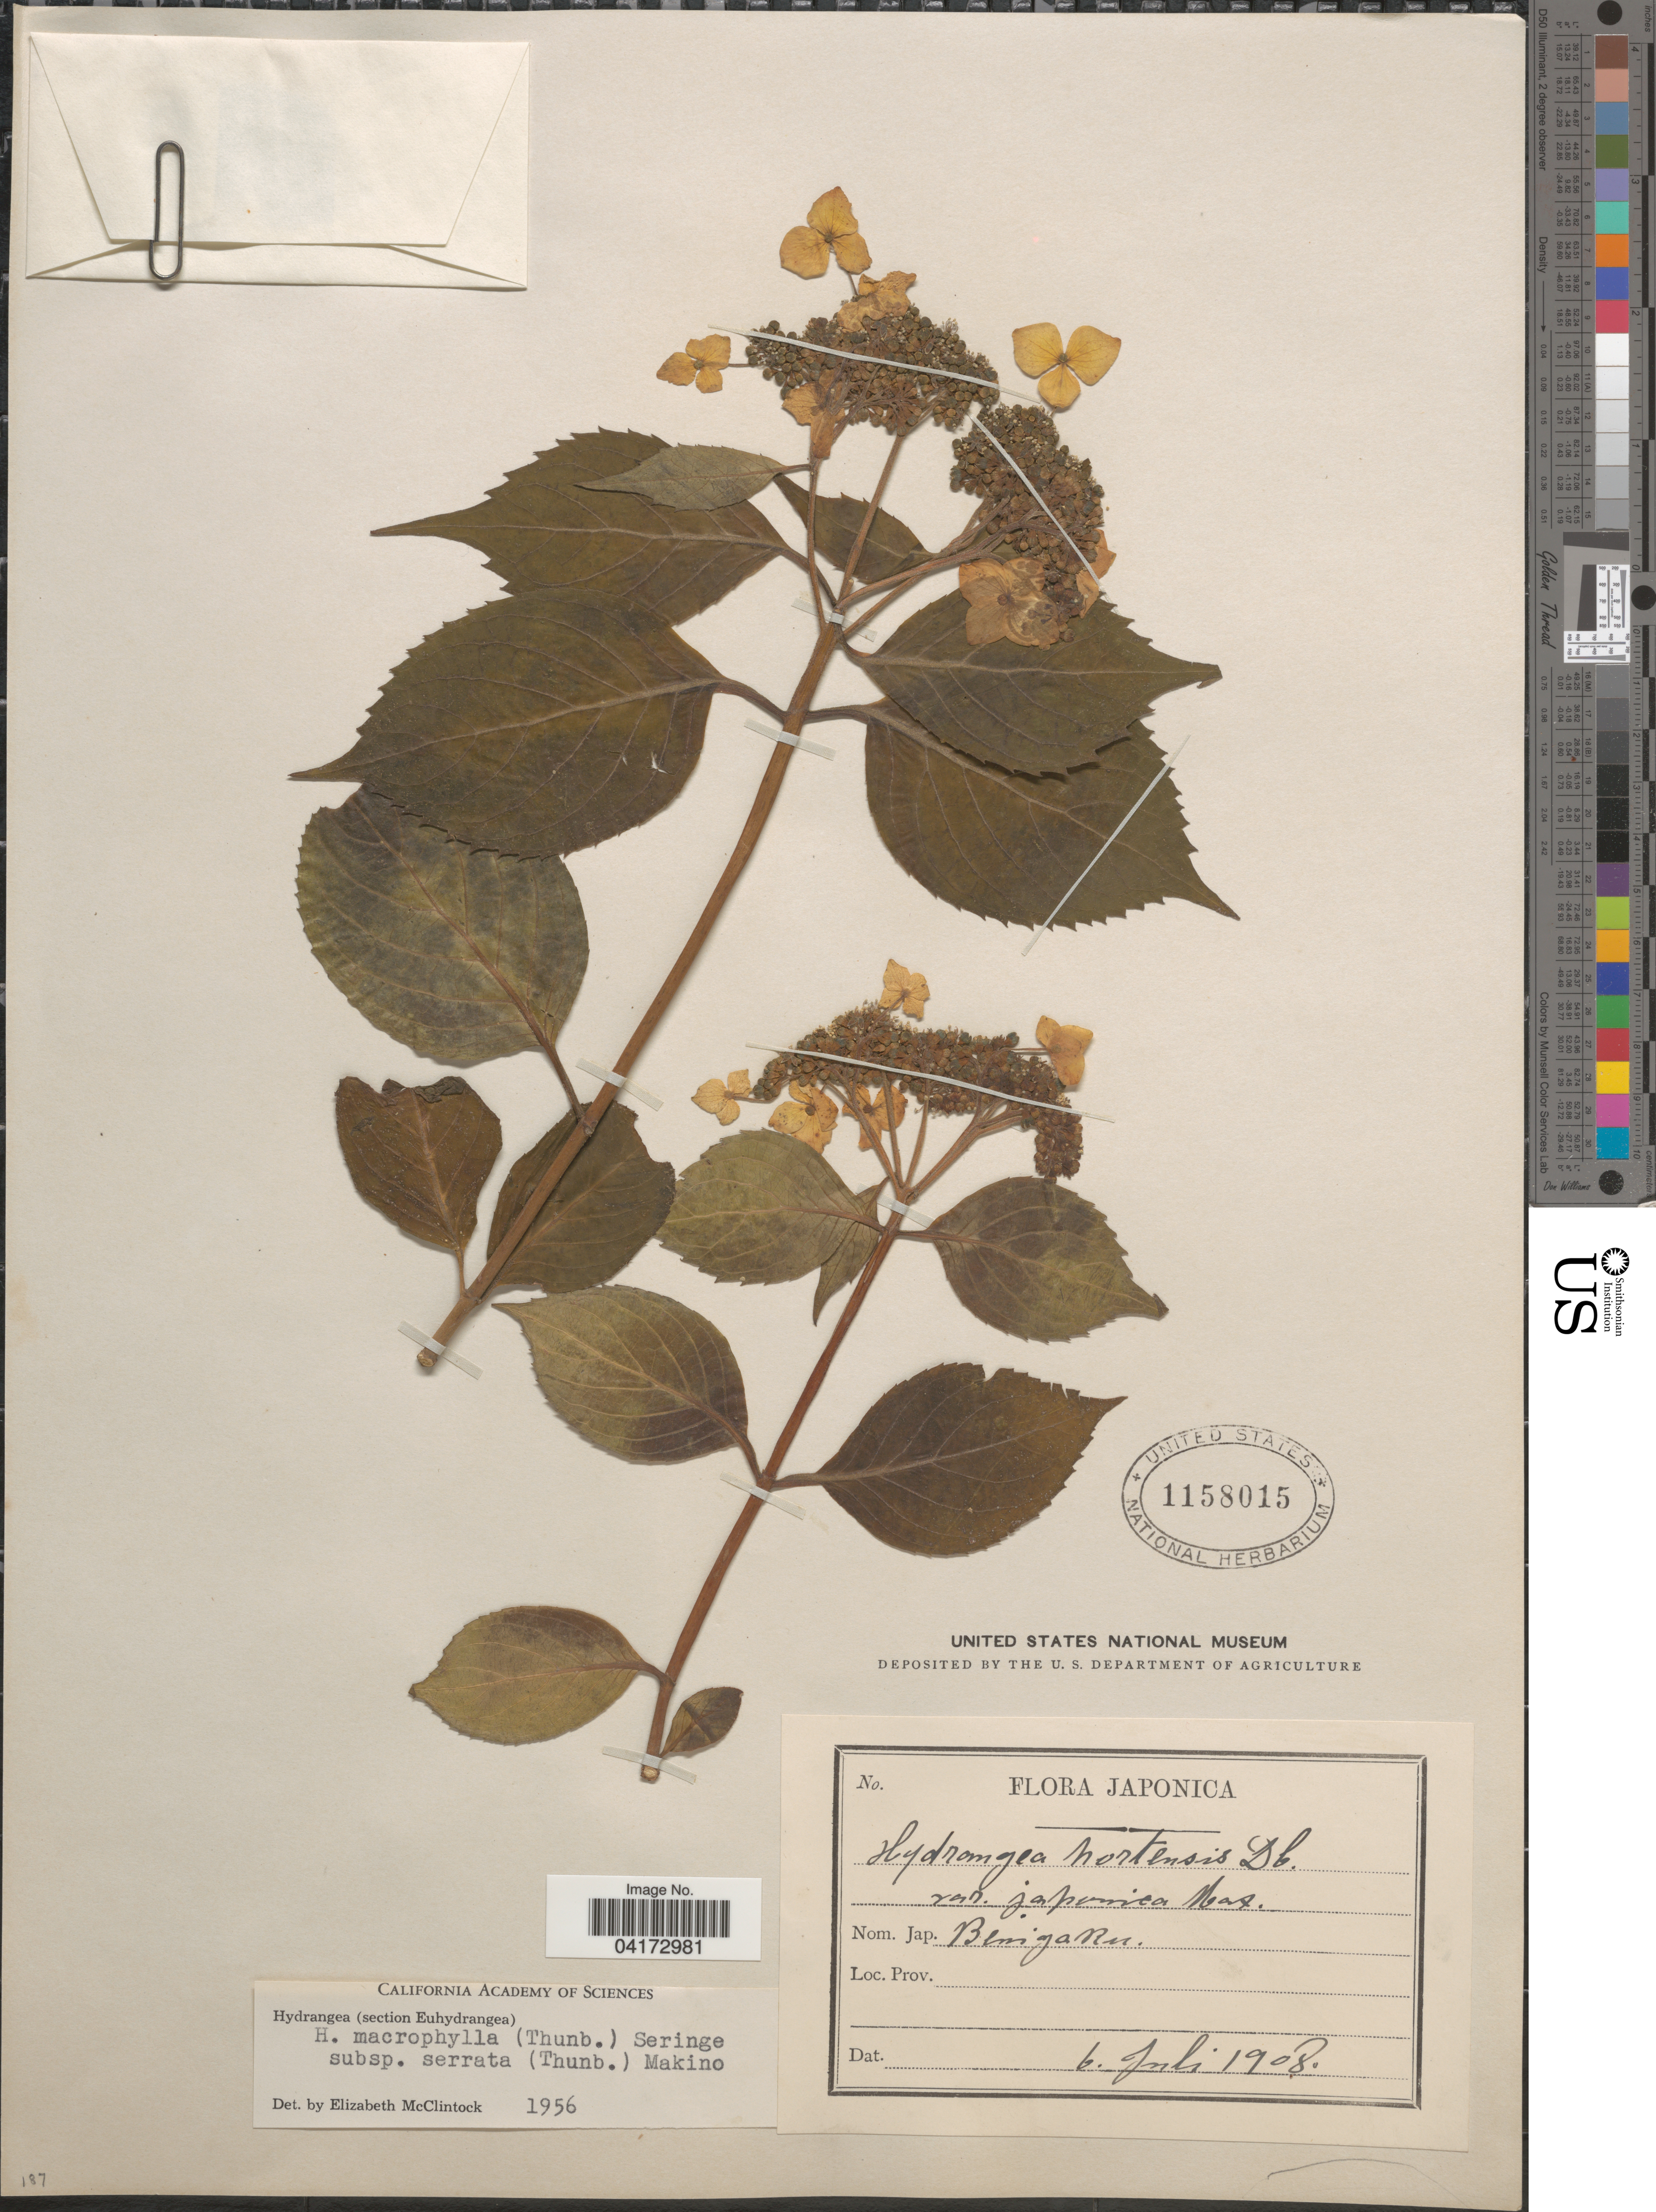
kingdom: Plantae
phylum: Tracheophyta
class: Magnoliopsida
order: Cornales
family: Hydrangeaceae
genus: Hydrangea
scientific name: Hydrangea macrophylla subsp. serrata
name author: (Thunb.) Makino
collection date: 1908-07-06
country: Japan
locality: Japonica.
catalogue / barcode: US 1158015